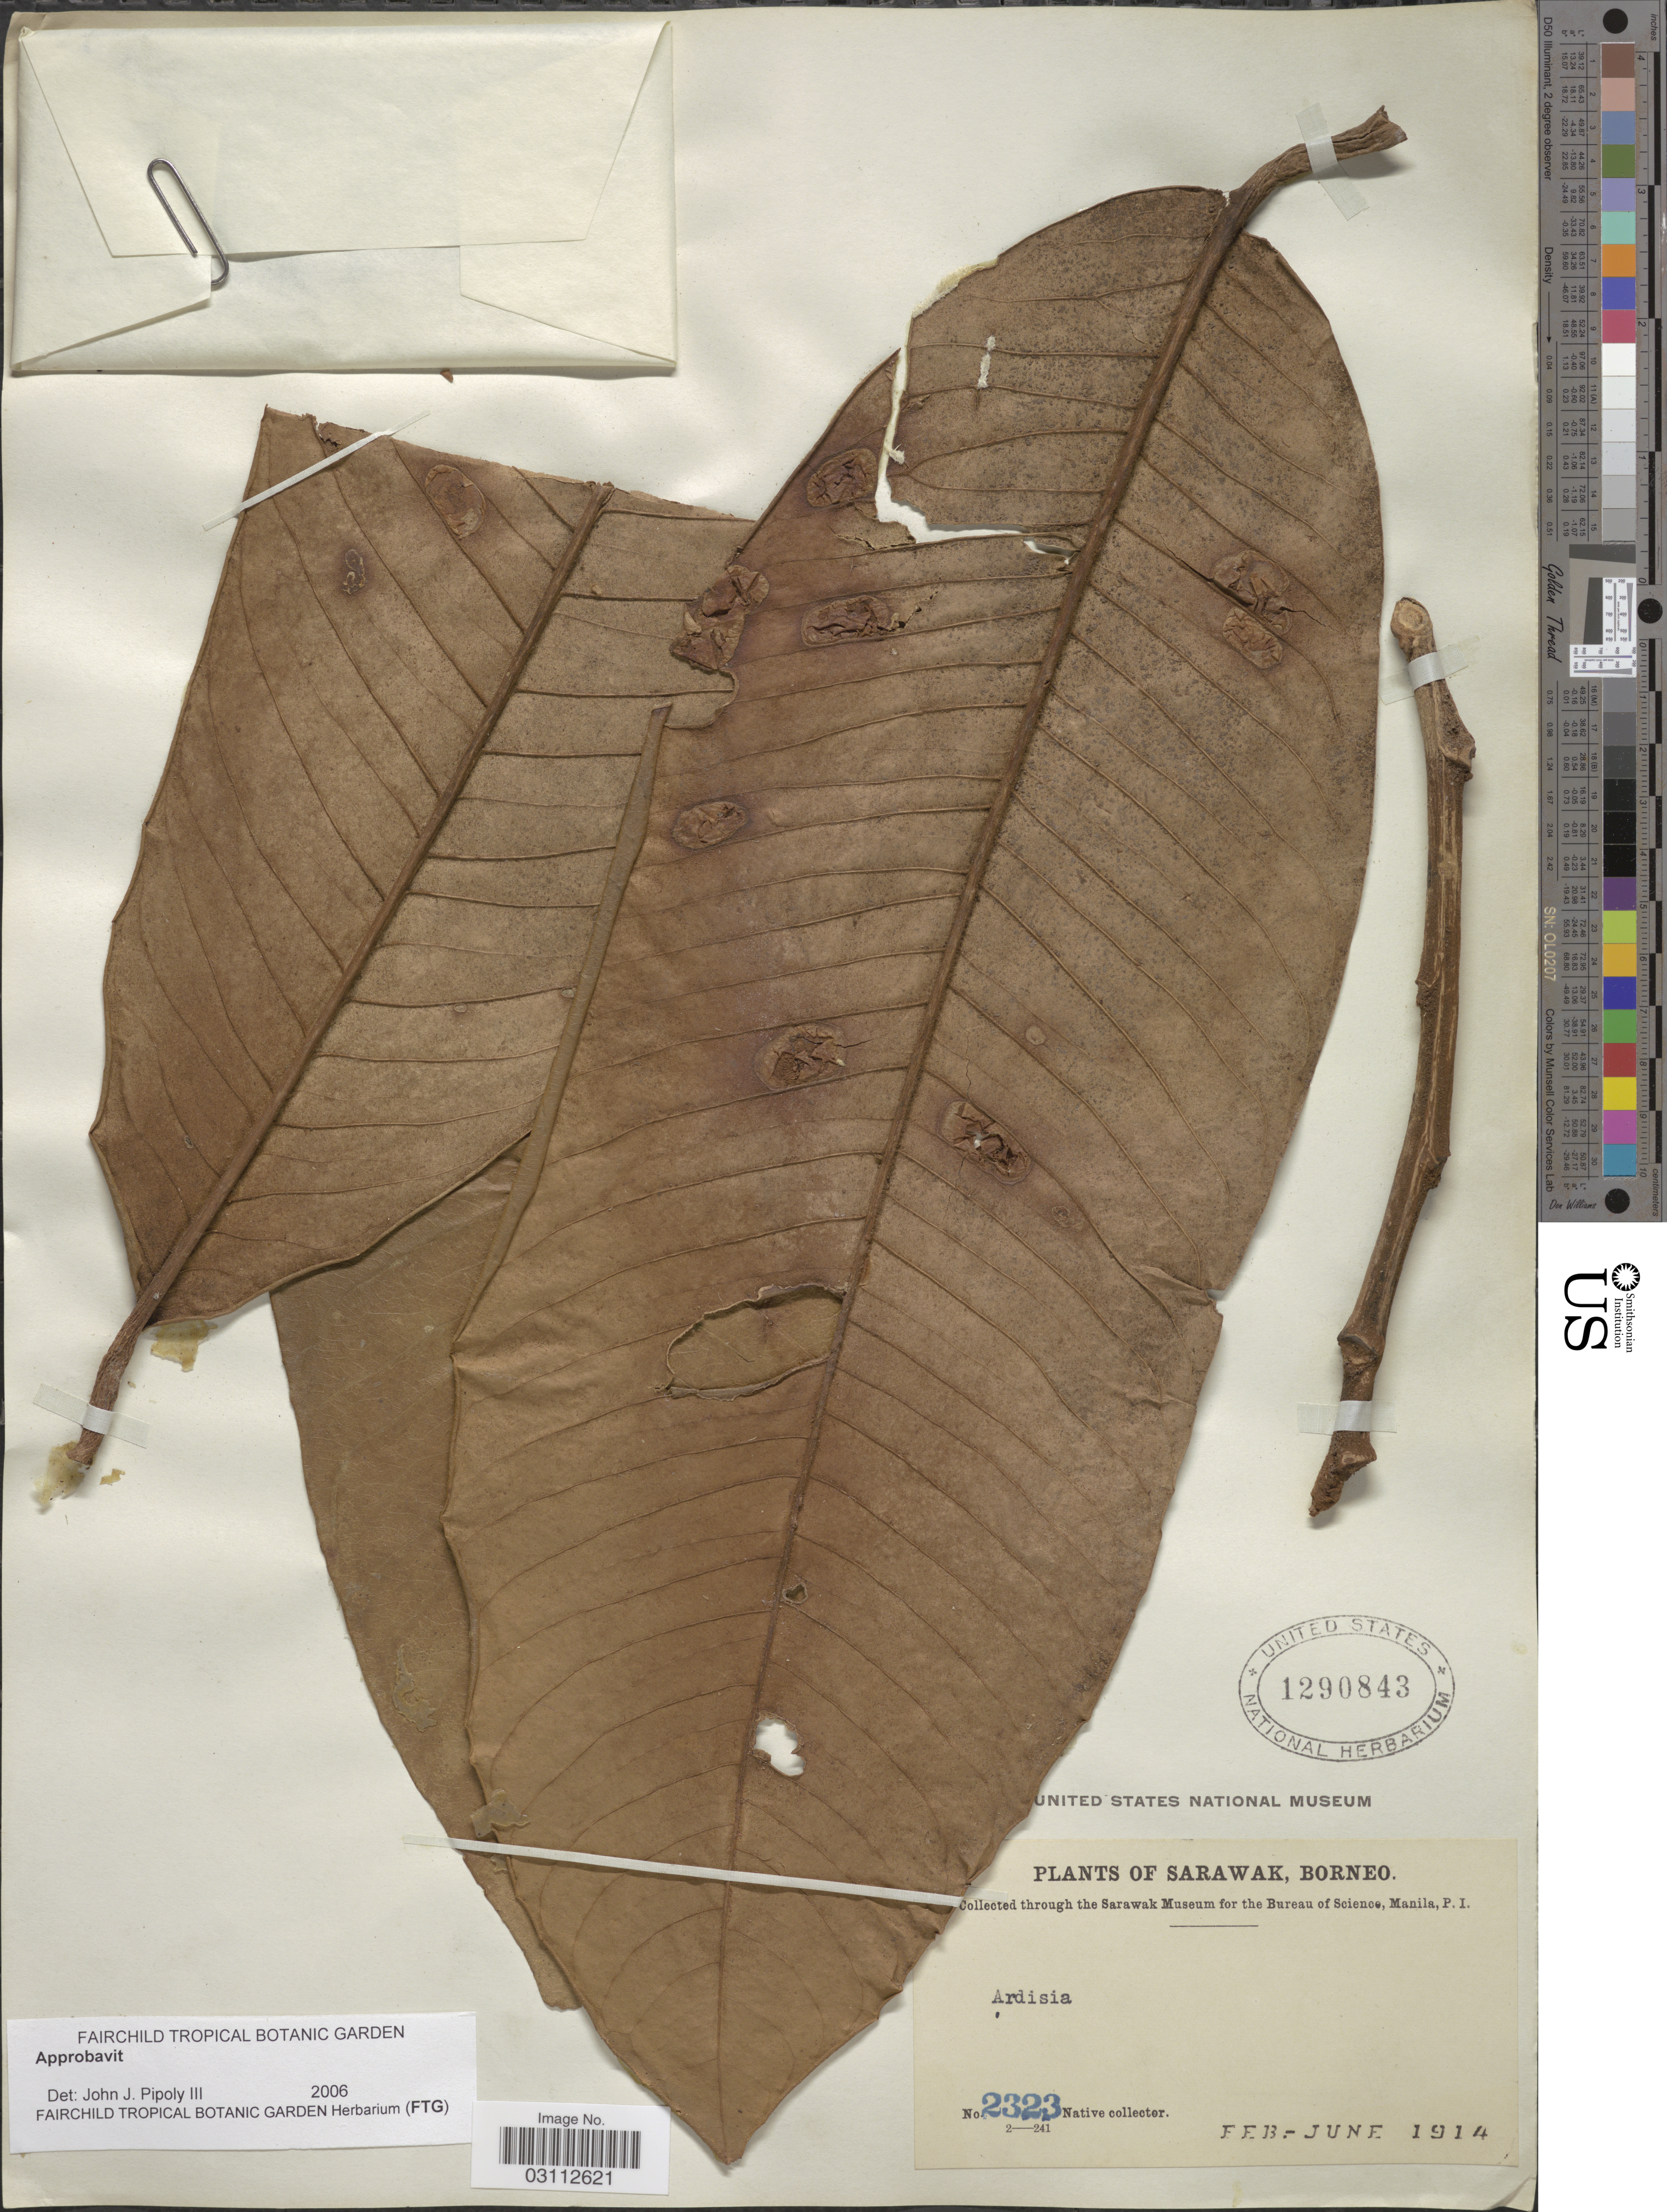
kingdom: Plantae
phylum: Tracheophyta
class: Magnoliopsida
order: Ericales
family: Primulaceae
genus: Ardisia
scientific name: Ardisia sp.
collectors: Native collector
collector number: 2323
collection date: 1914-02/1914-06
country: Malaysia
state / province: Sarawak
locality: Borneo.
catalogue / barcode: US 1290843